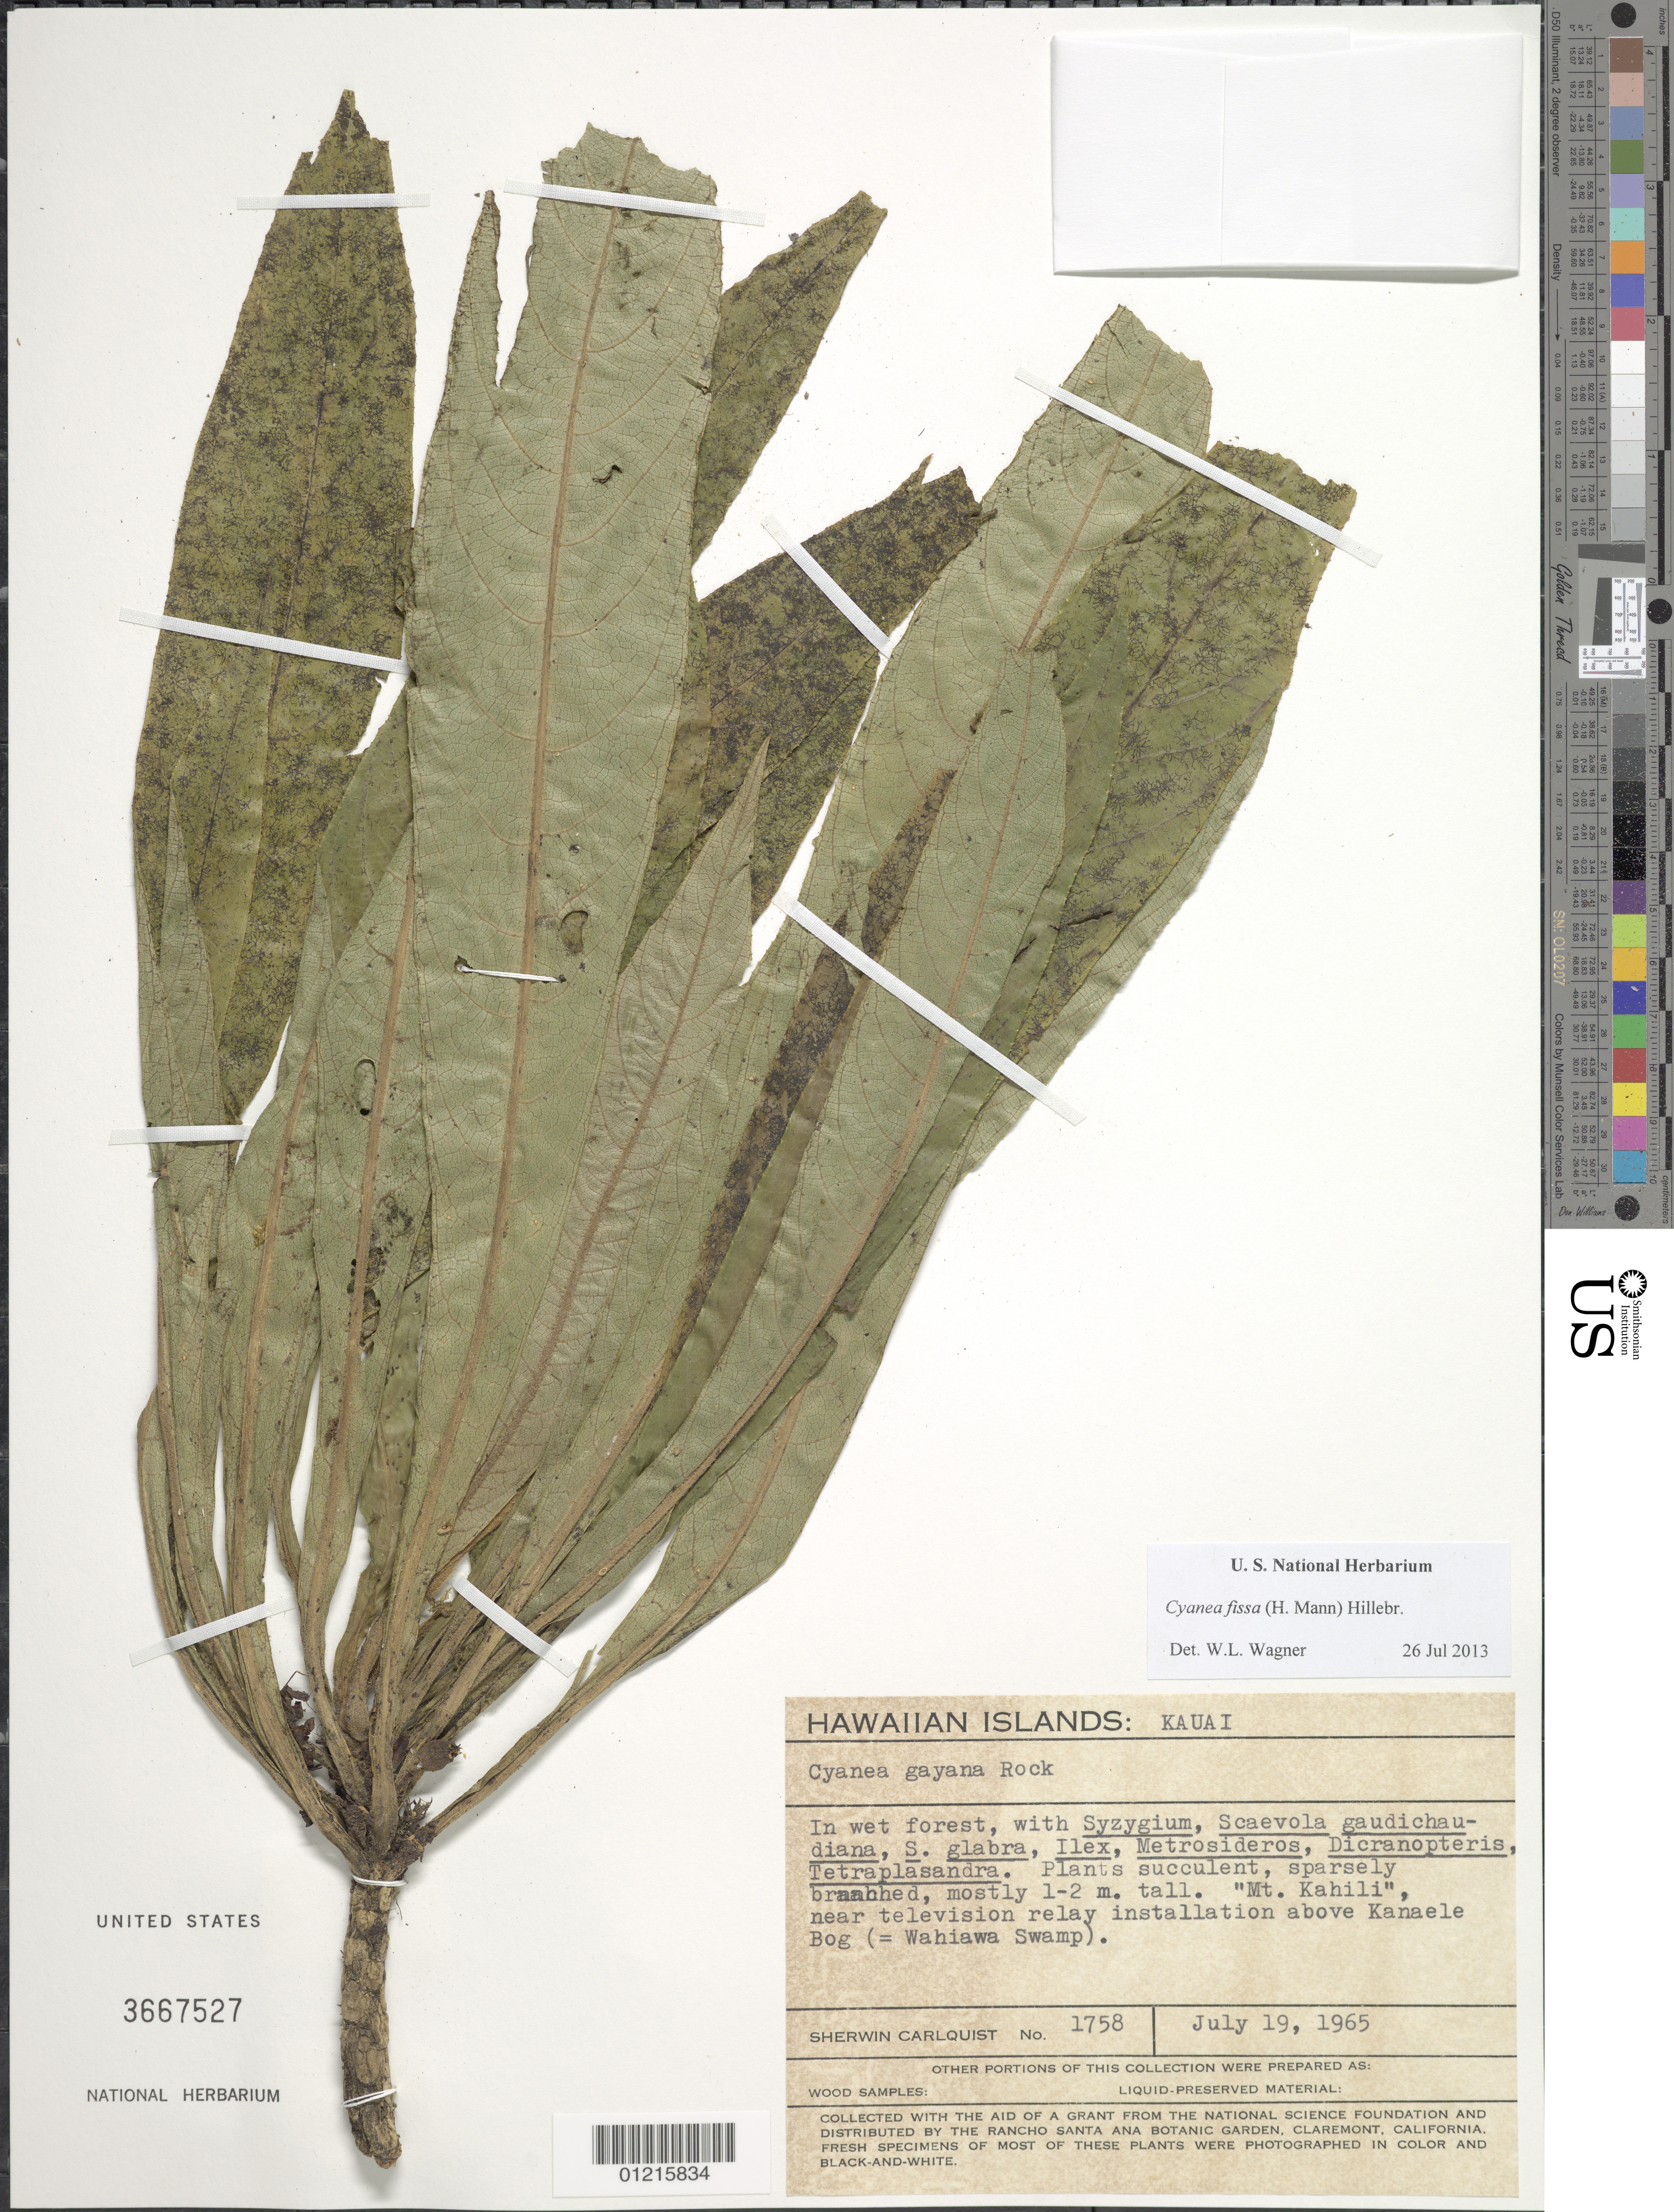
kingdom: Plantae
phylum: Tracheophyta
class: Magnoliopsida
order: Asterales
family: Campanulaceae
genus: Cyanea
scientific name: Cyanea fissa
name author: (H. Mann) Hillebr.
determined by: Wagner, W. L., (BOT), Smithsonian Institution - National Museum of Natural History (UNITED STATES)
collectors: S. Carlquist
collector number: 1758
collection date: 1965-07-19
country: United States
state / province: Hawaii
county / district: Kauai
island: Kaua'i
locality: Mt. Kahili, near television relay installation above Kanaele Bog (=Wahiawa Swamp)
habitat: Wet forest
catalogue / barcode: US 3667527